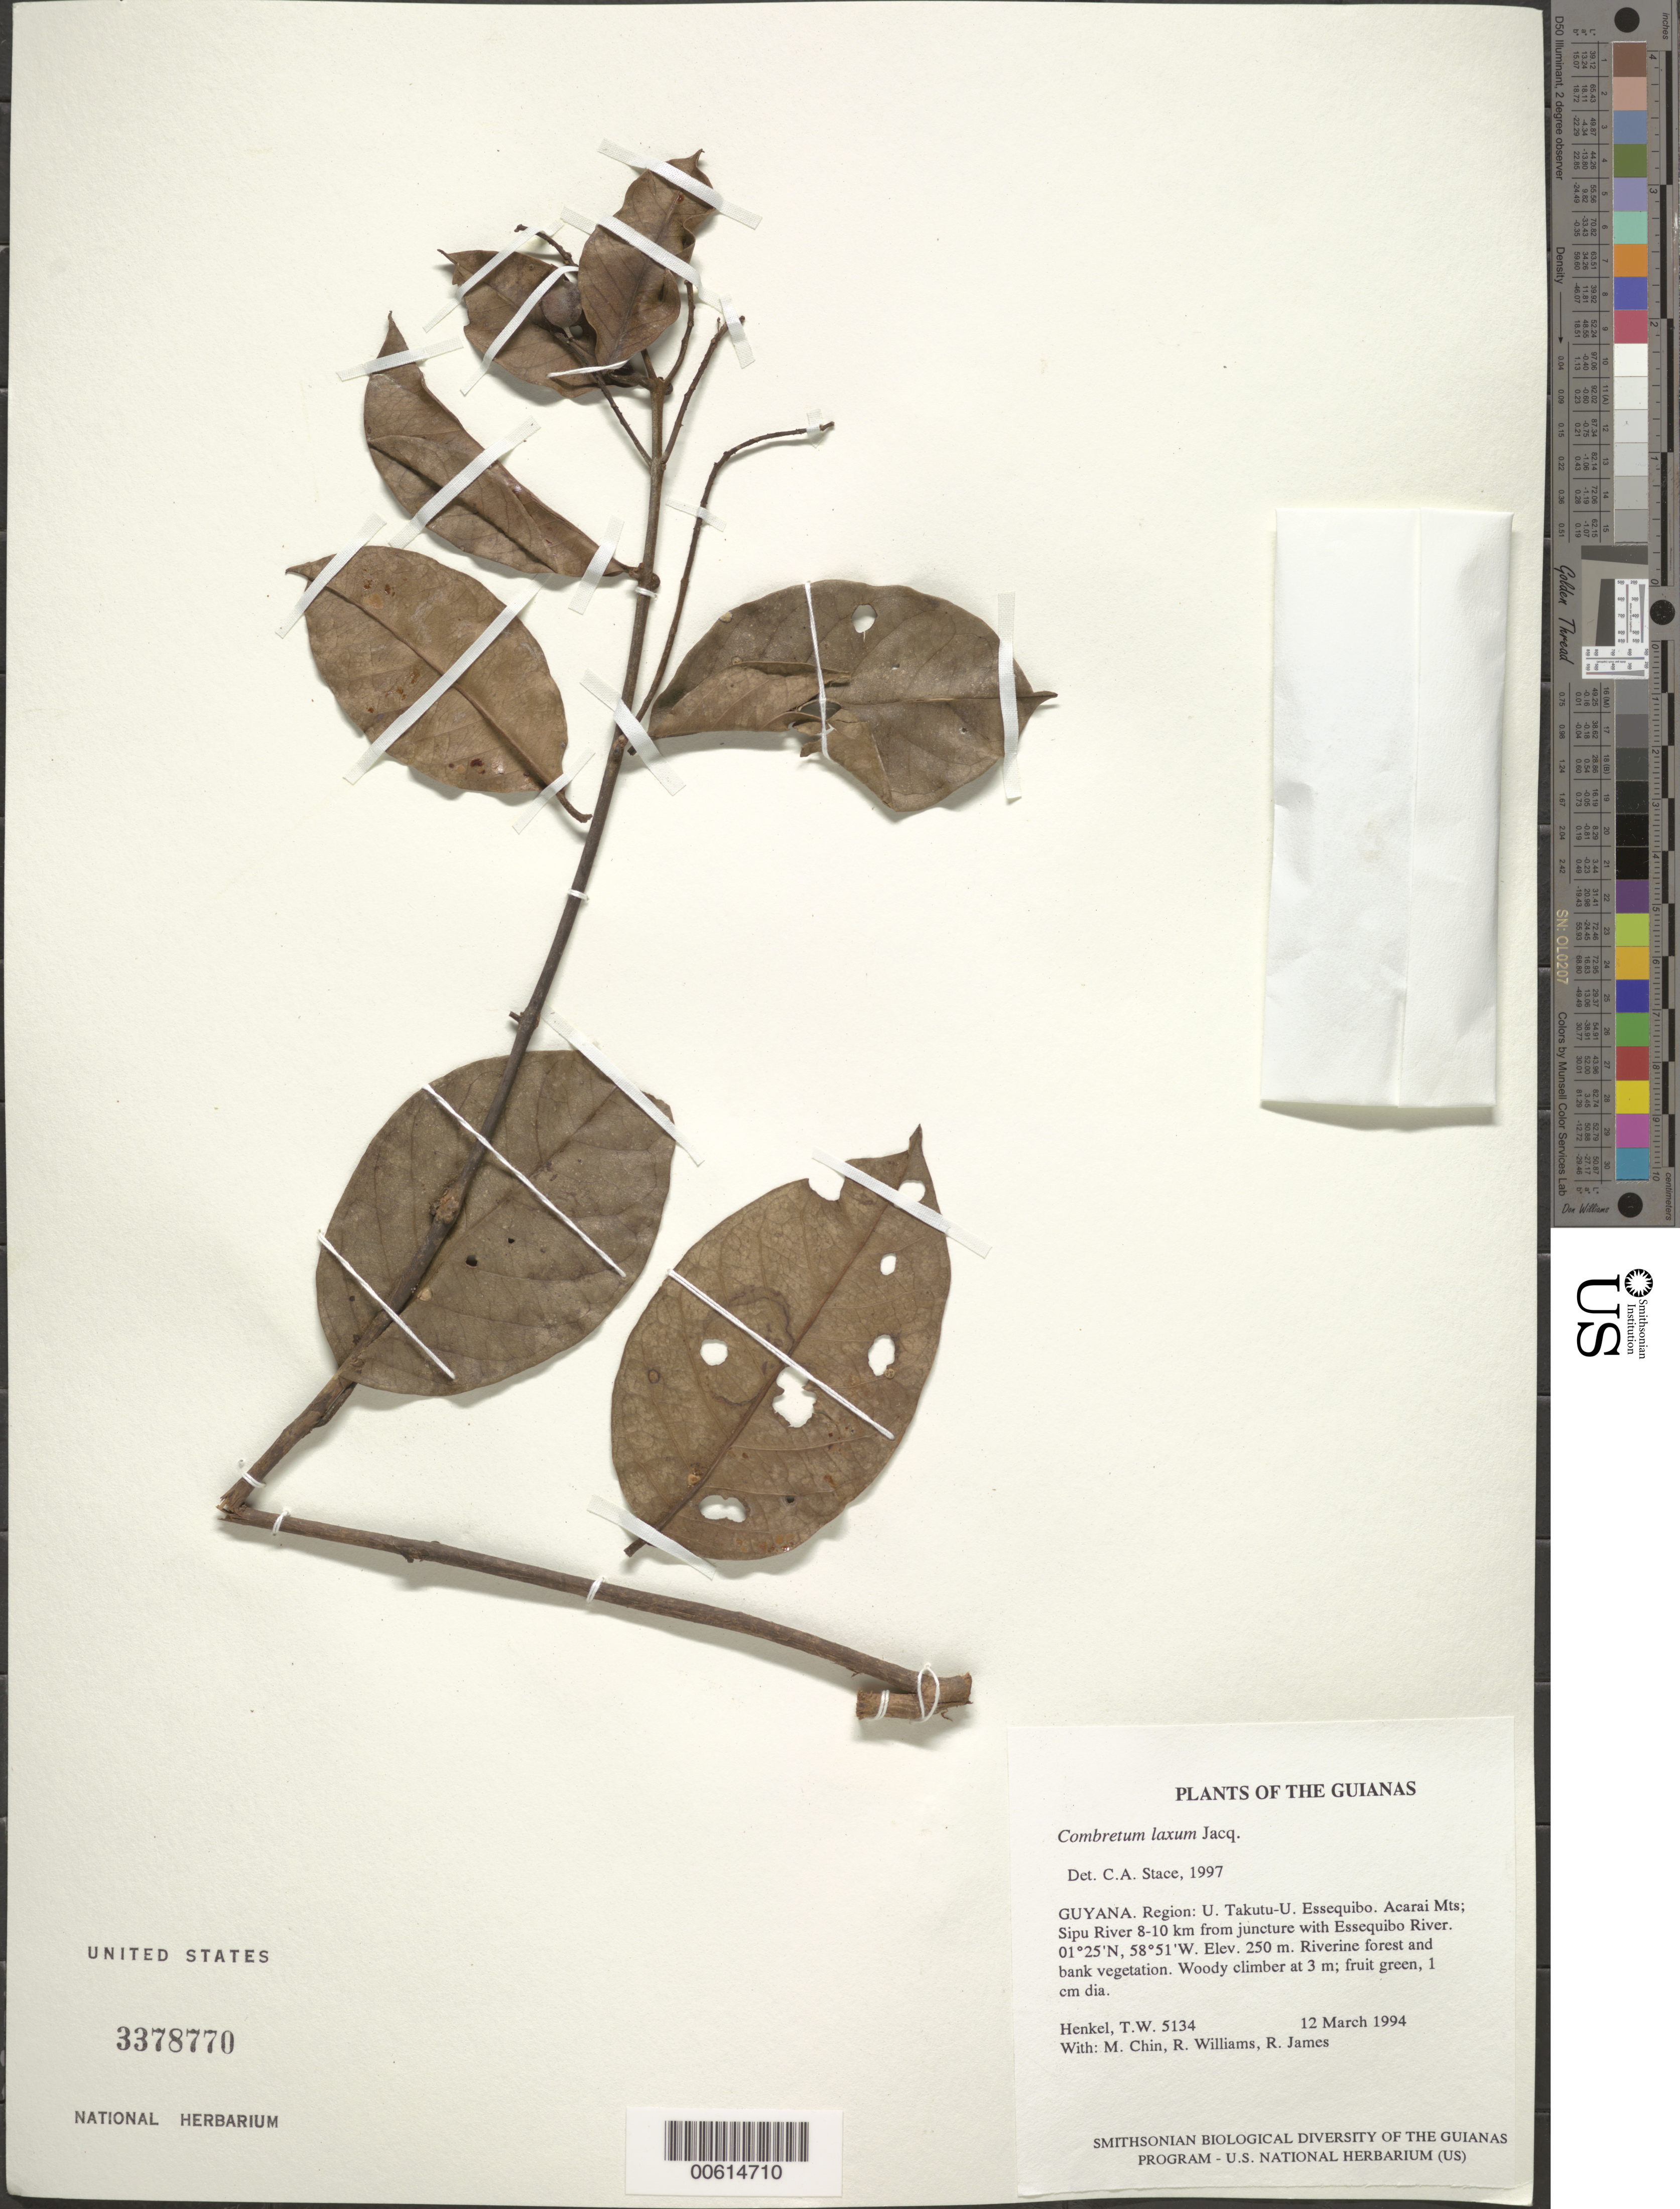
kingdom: Plantae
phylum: Tracheophyta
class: Magnoliopsida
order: Myrtales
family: Combretaceae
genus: Combretum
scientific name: Combretum laxum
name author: Jacq.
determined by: Stace, C. A.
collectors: T. Henkel, M. Chin, R. Williams & R. James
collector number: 5134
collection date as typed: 12 March 1994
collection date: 1994-03-12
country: Guyana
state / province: U. Takutu-U. Essequibo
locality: Acarai Mts; Sipu River 8-10 km from juncture with Essequibo River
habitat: Riverine forest and bank vegetation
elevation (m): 250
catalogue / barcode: US 3378770